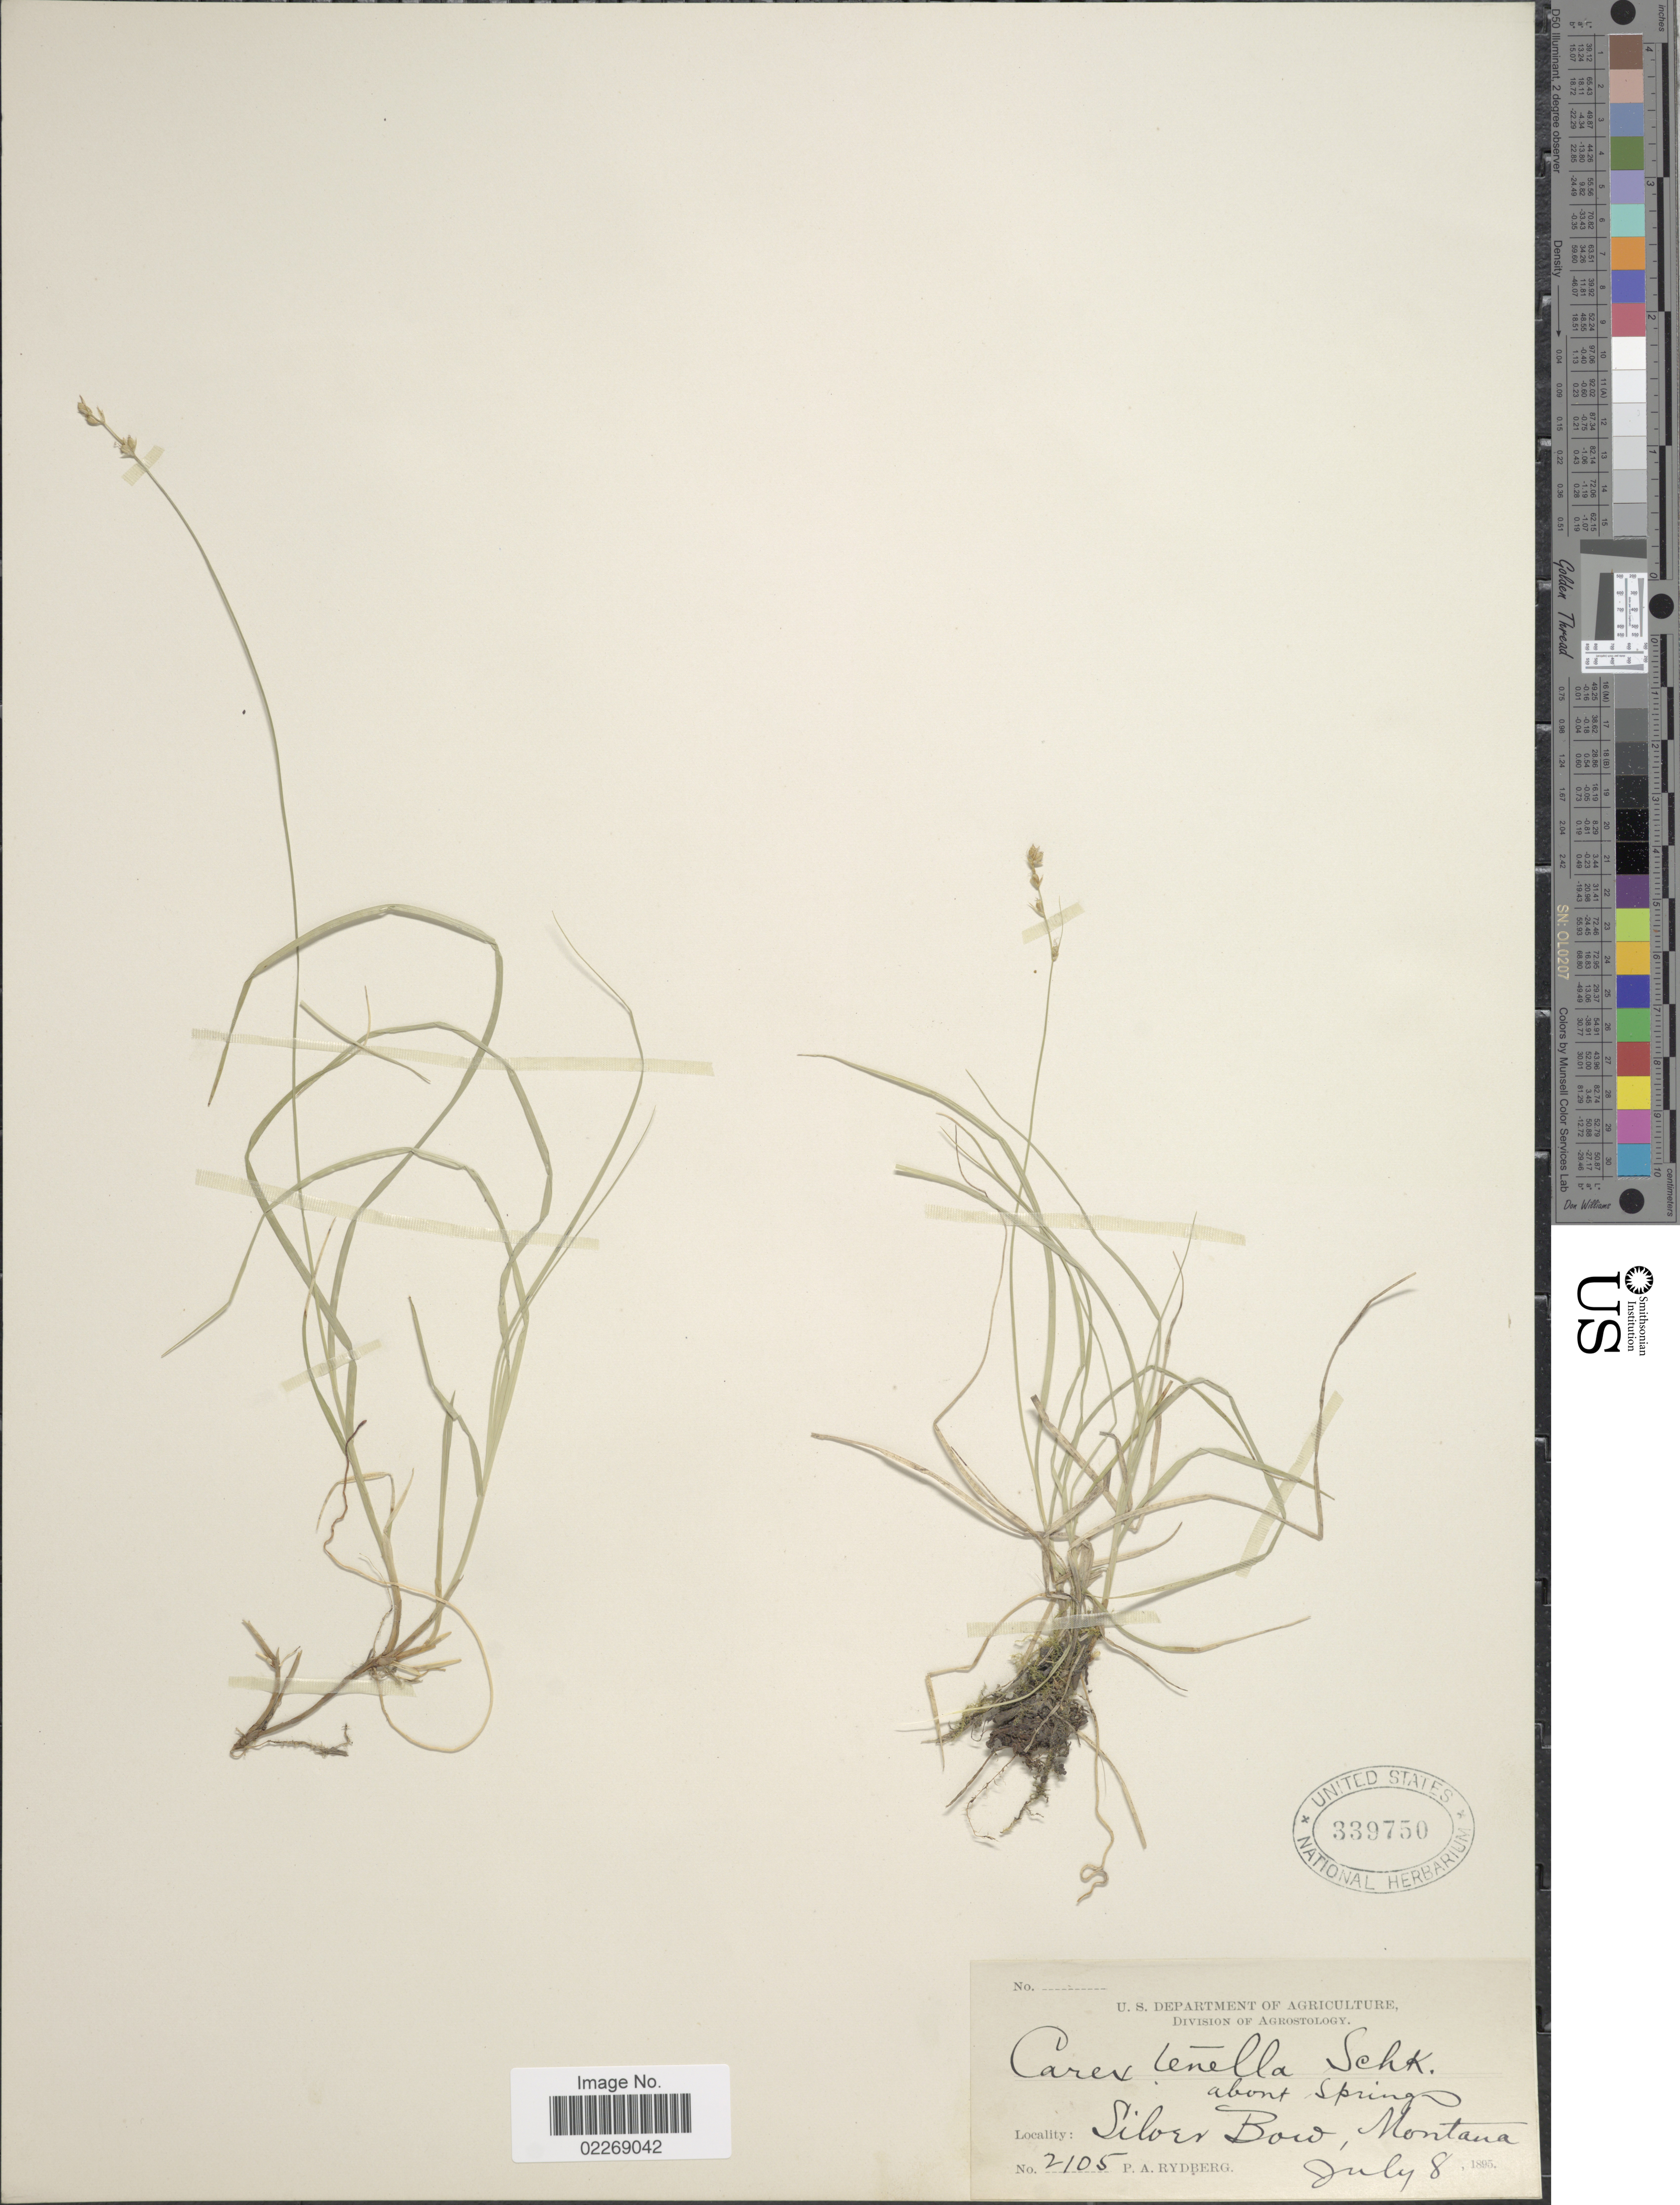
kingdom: Plantae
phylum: Tracheophyta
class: Liliopsida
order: Poales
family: Cyperaceae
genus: Carex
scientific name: Carex disperma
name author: Dewey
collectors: C. L. Shear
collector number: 2105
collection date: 1895-07-08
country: United States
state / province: Montana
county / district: Silver Bow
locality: About Springs Silver Bow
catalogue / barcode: US 339750